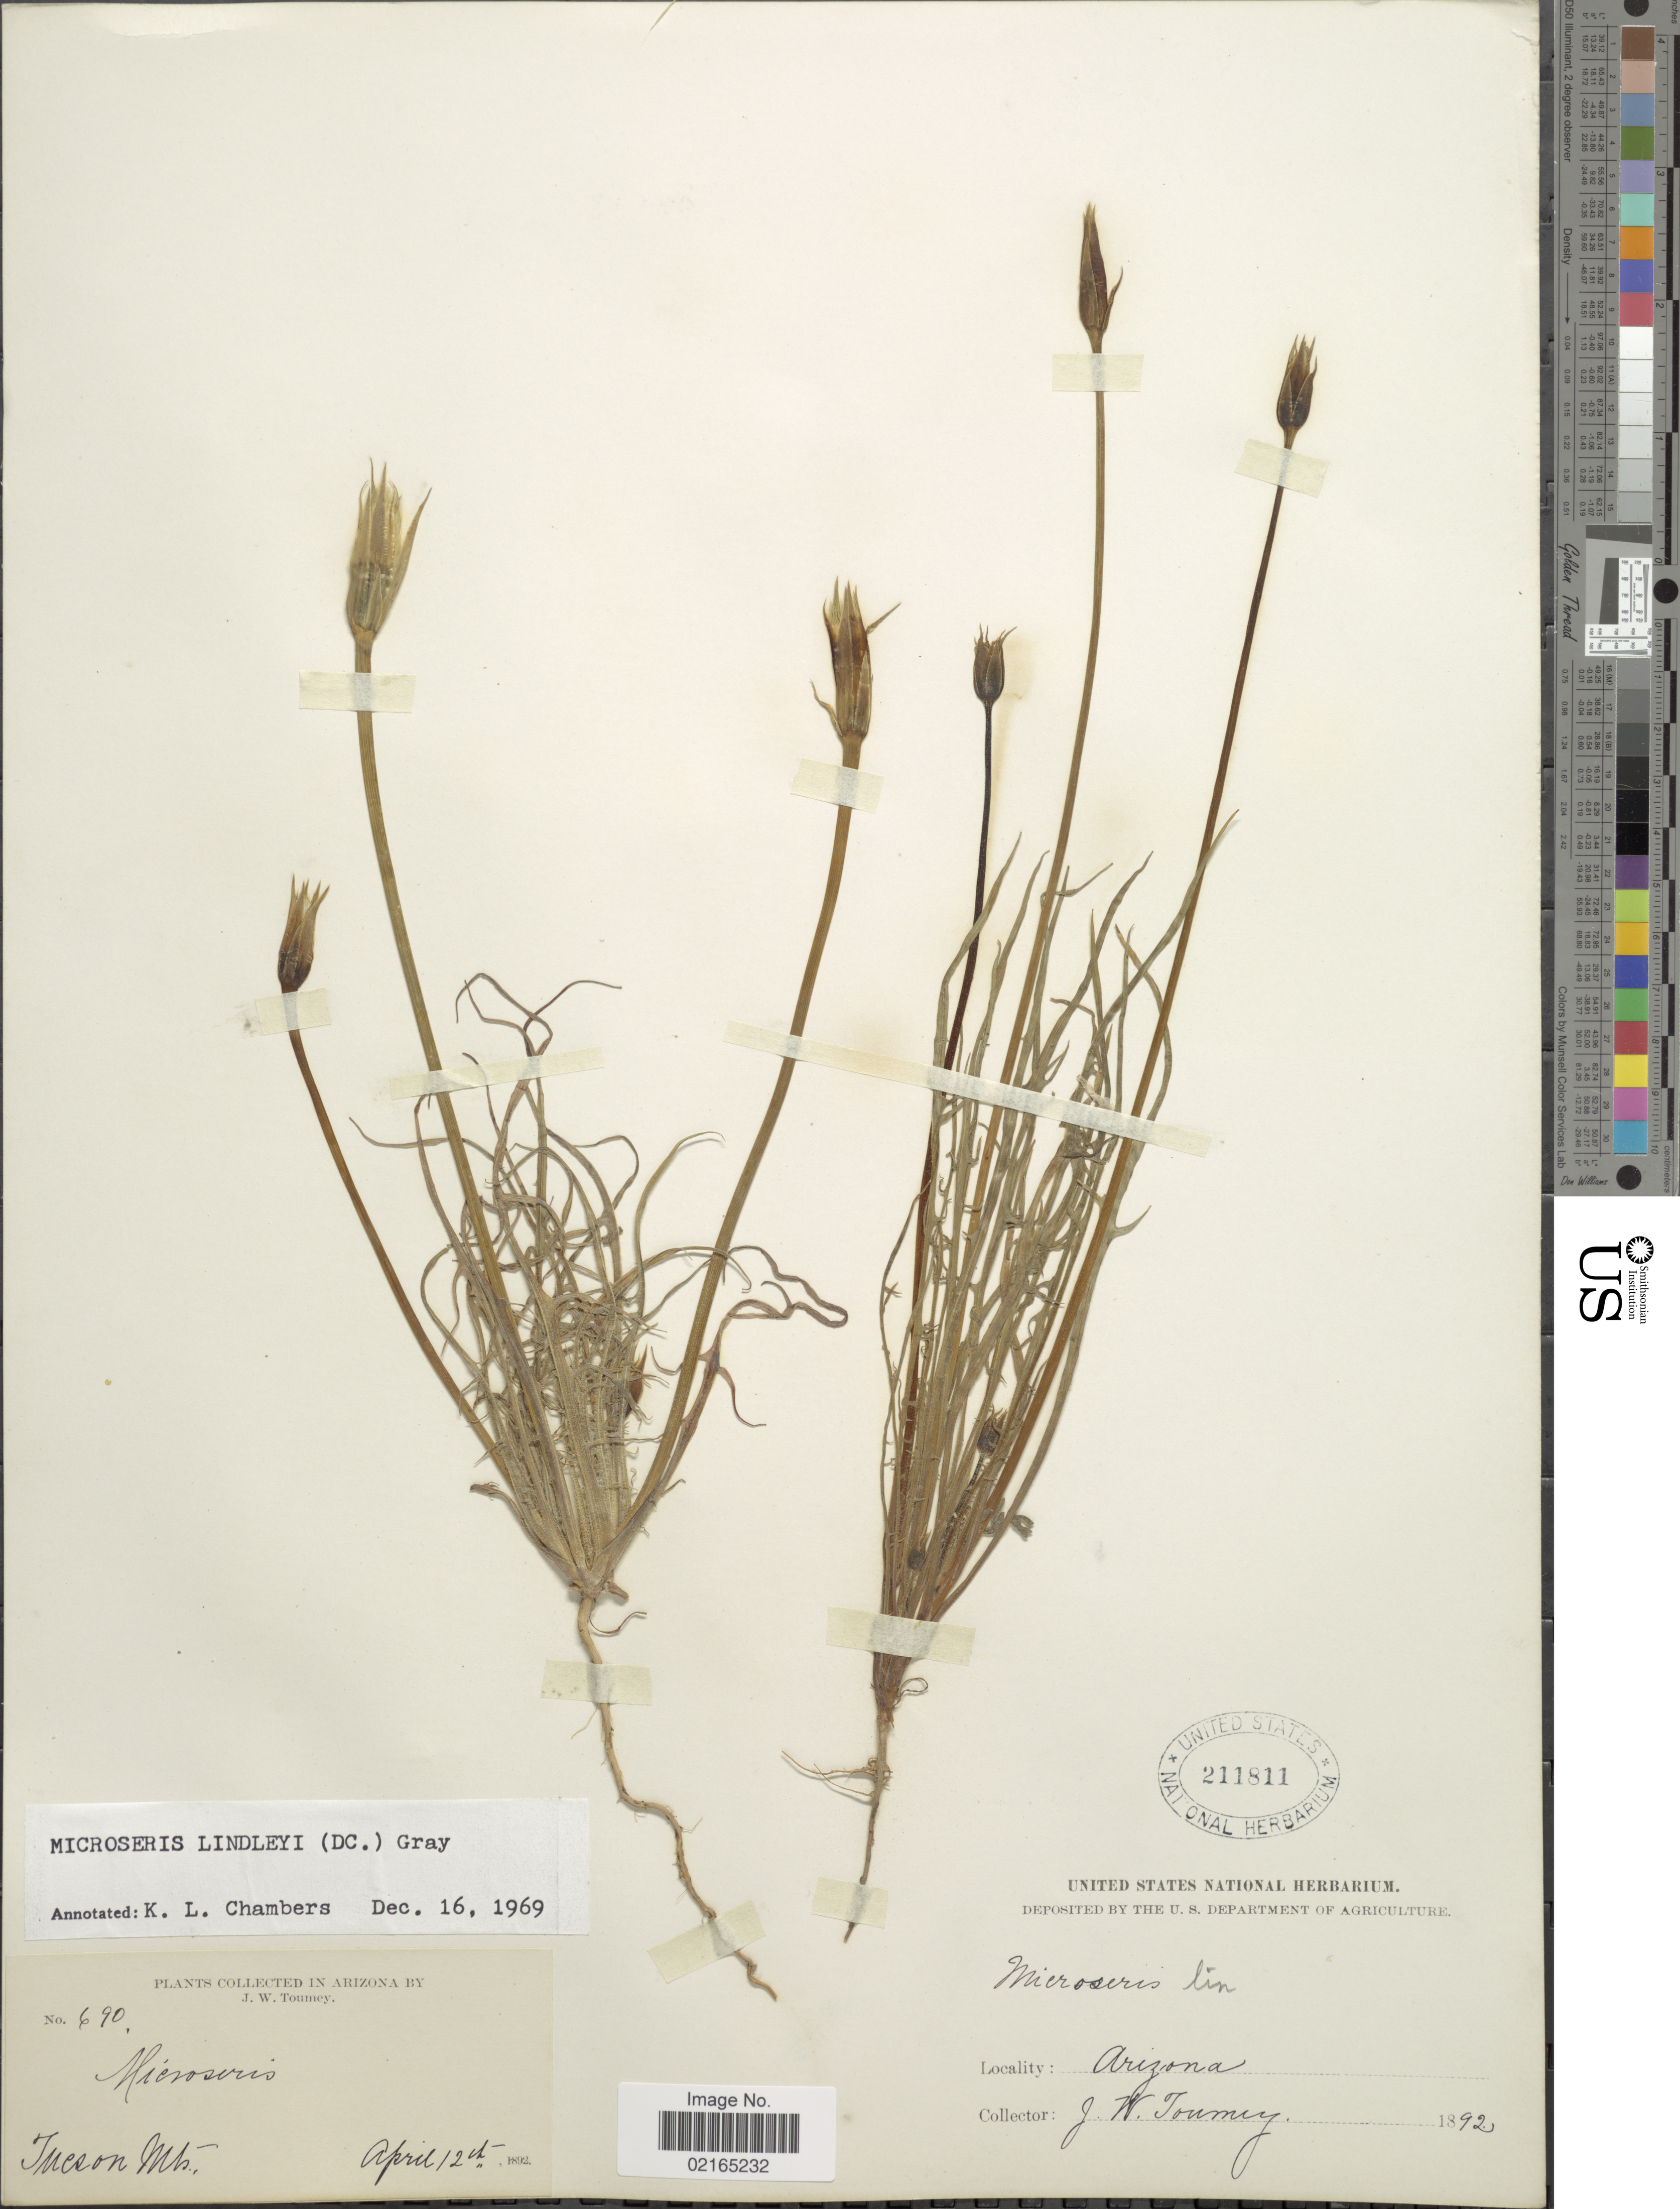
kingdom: Plantae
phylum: Tracheophyta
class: Magnoliopsida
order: Asterales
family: Asteraceae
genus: Uropappus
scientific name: Uropappus lindleyi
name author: (DC.) Nutt.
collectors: J. W. Toumey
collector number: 690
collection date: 1892-04-12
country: United States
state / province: Arizona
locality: Tucson Mts.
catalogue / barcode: US 211811